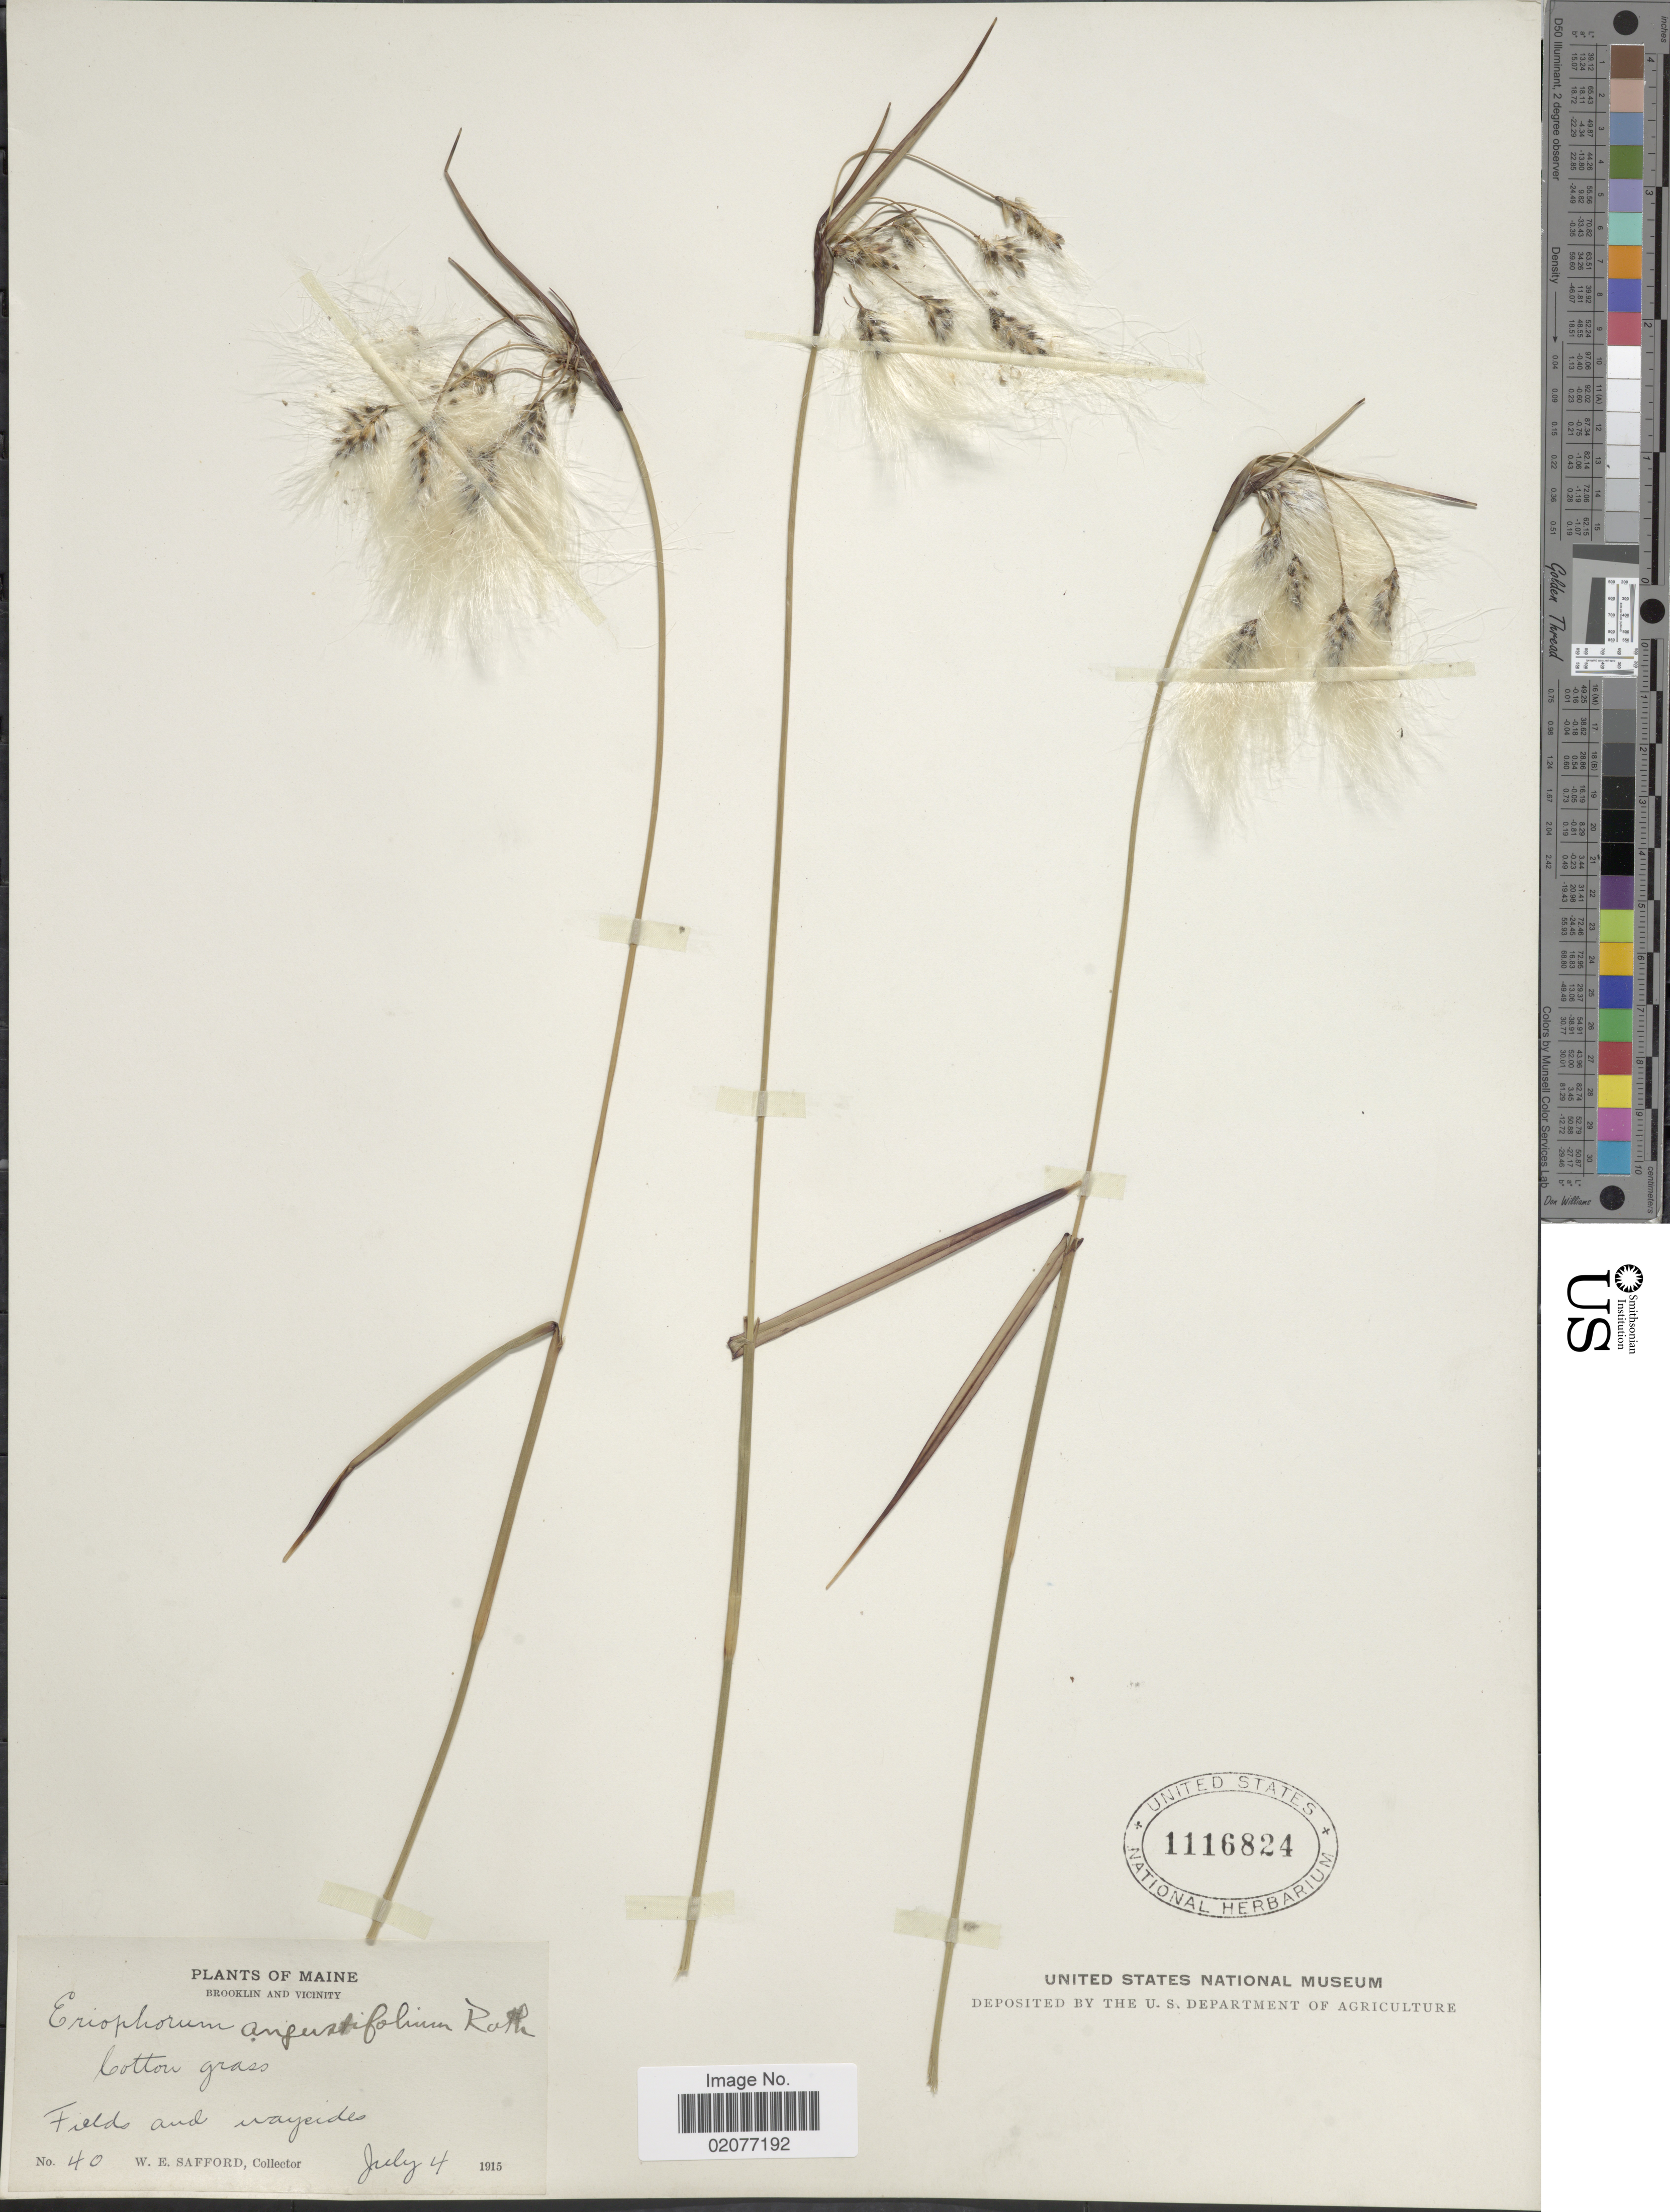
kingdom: Plantae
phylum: Tracheophyta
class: Liliopsida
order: Poales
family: Cyperaceae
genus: Eriophorum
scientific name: Eriophorum angustifolium subsp. angustifolium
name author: Honck.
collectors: W. E. Safford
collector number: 40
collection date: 1915-07-04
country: United States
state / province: Maine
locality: Maine, Brooklin and vicinity, Fields and waysides.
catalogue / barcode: US 1116824